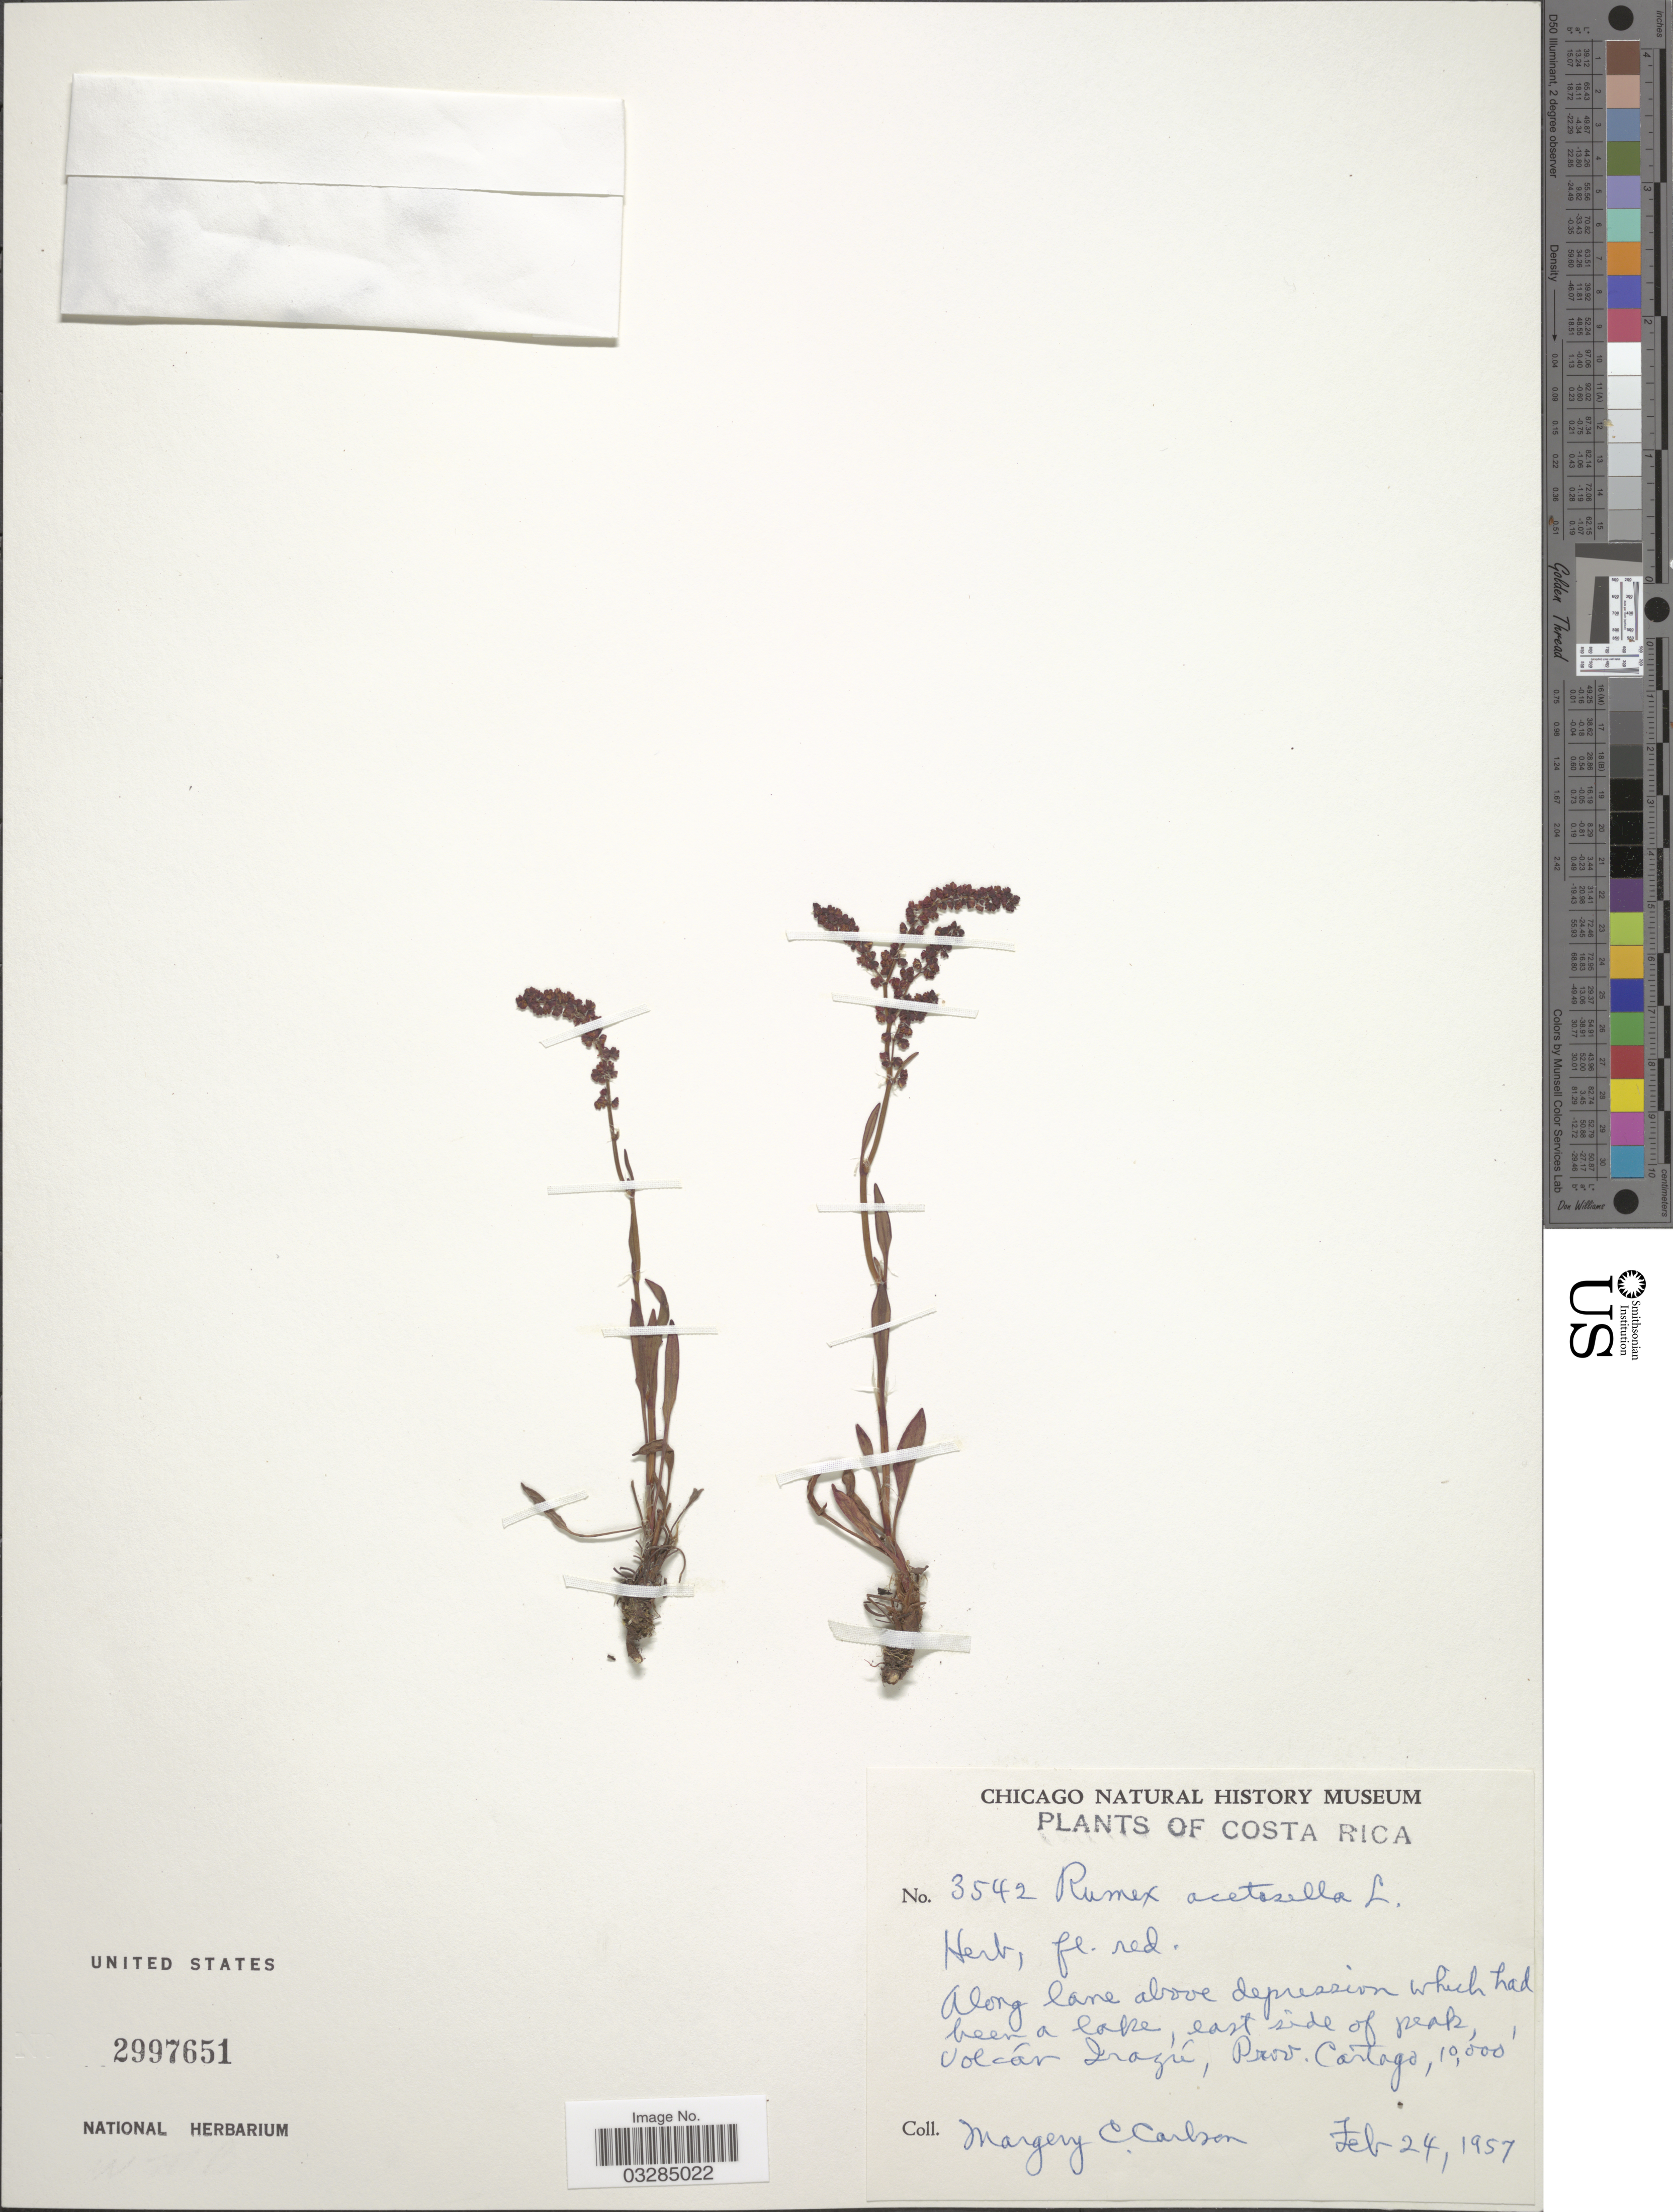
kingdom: Plantae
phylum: Tracheophyta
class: Magnoliopsida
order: Caryophyllales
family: Polygonaceae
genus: Rumex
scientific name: Rumex acetosella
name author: L.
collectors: M. C. Carlson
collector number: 3542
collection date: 1957-02-24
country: Costa Rica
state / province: Cartago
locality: Along lane above depression which had been a lake, east side of peak, Volcán Irazú.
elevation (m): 3048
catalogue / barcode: US 2997651